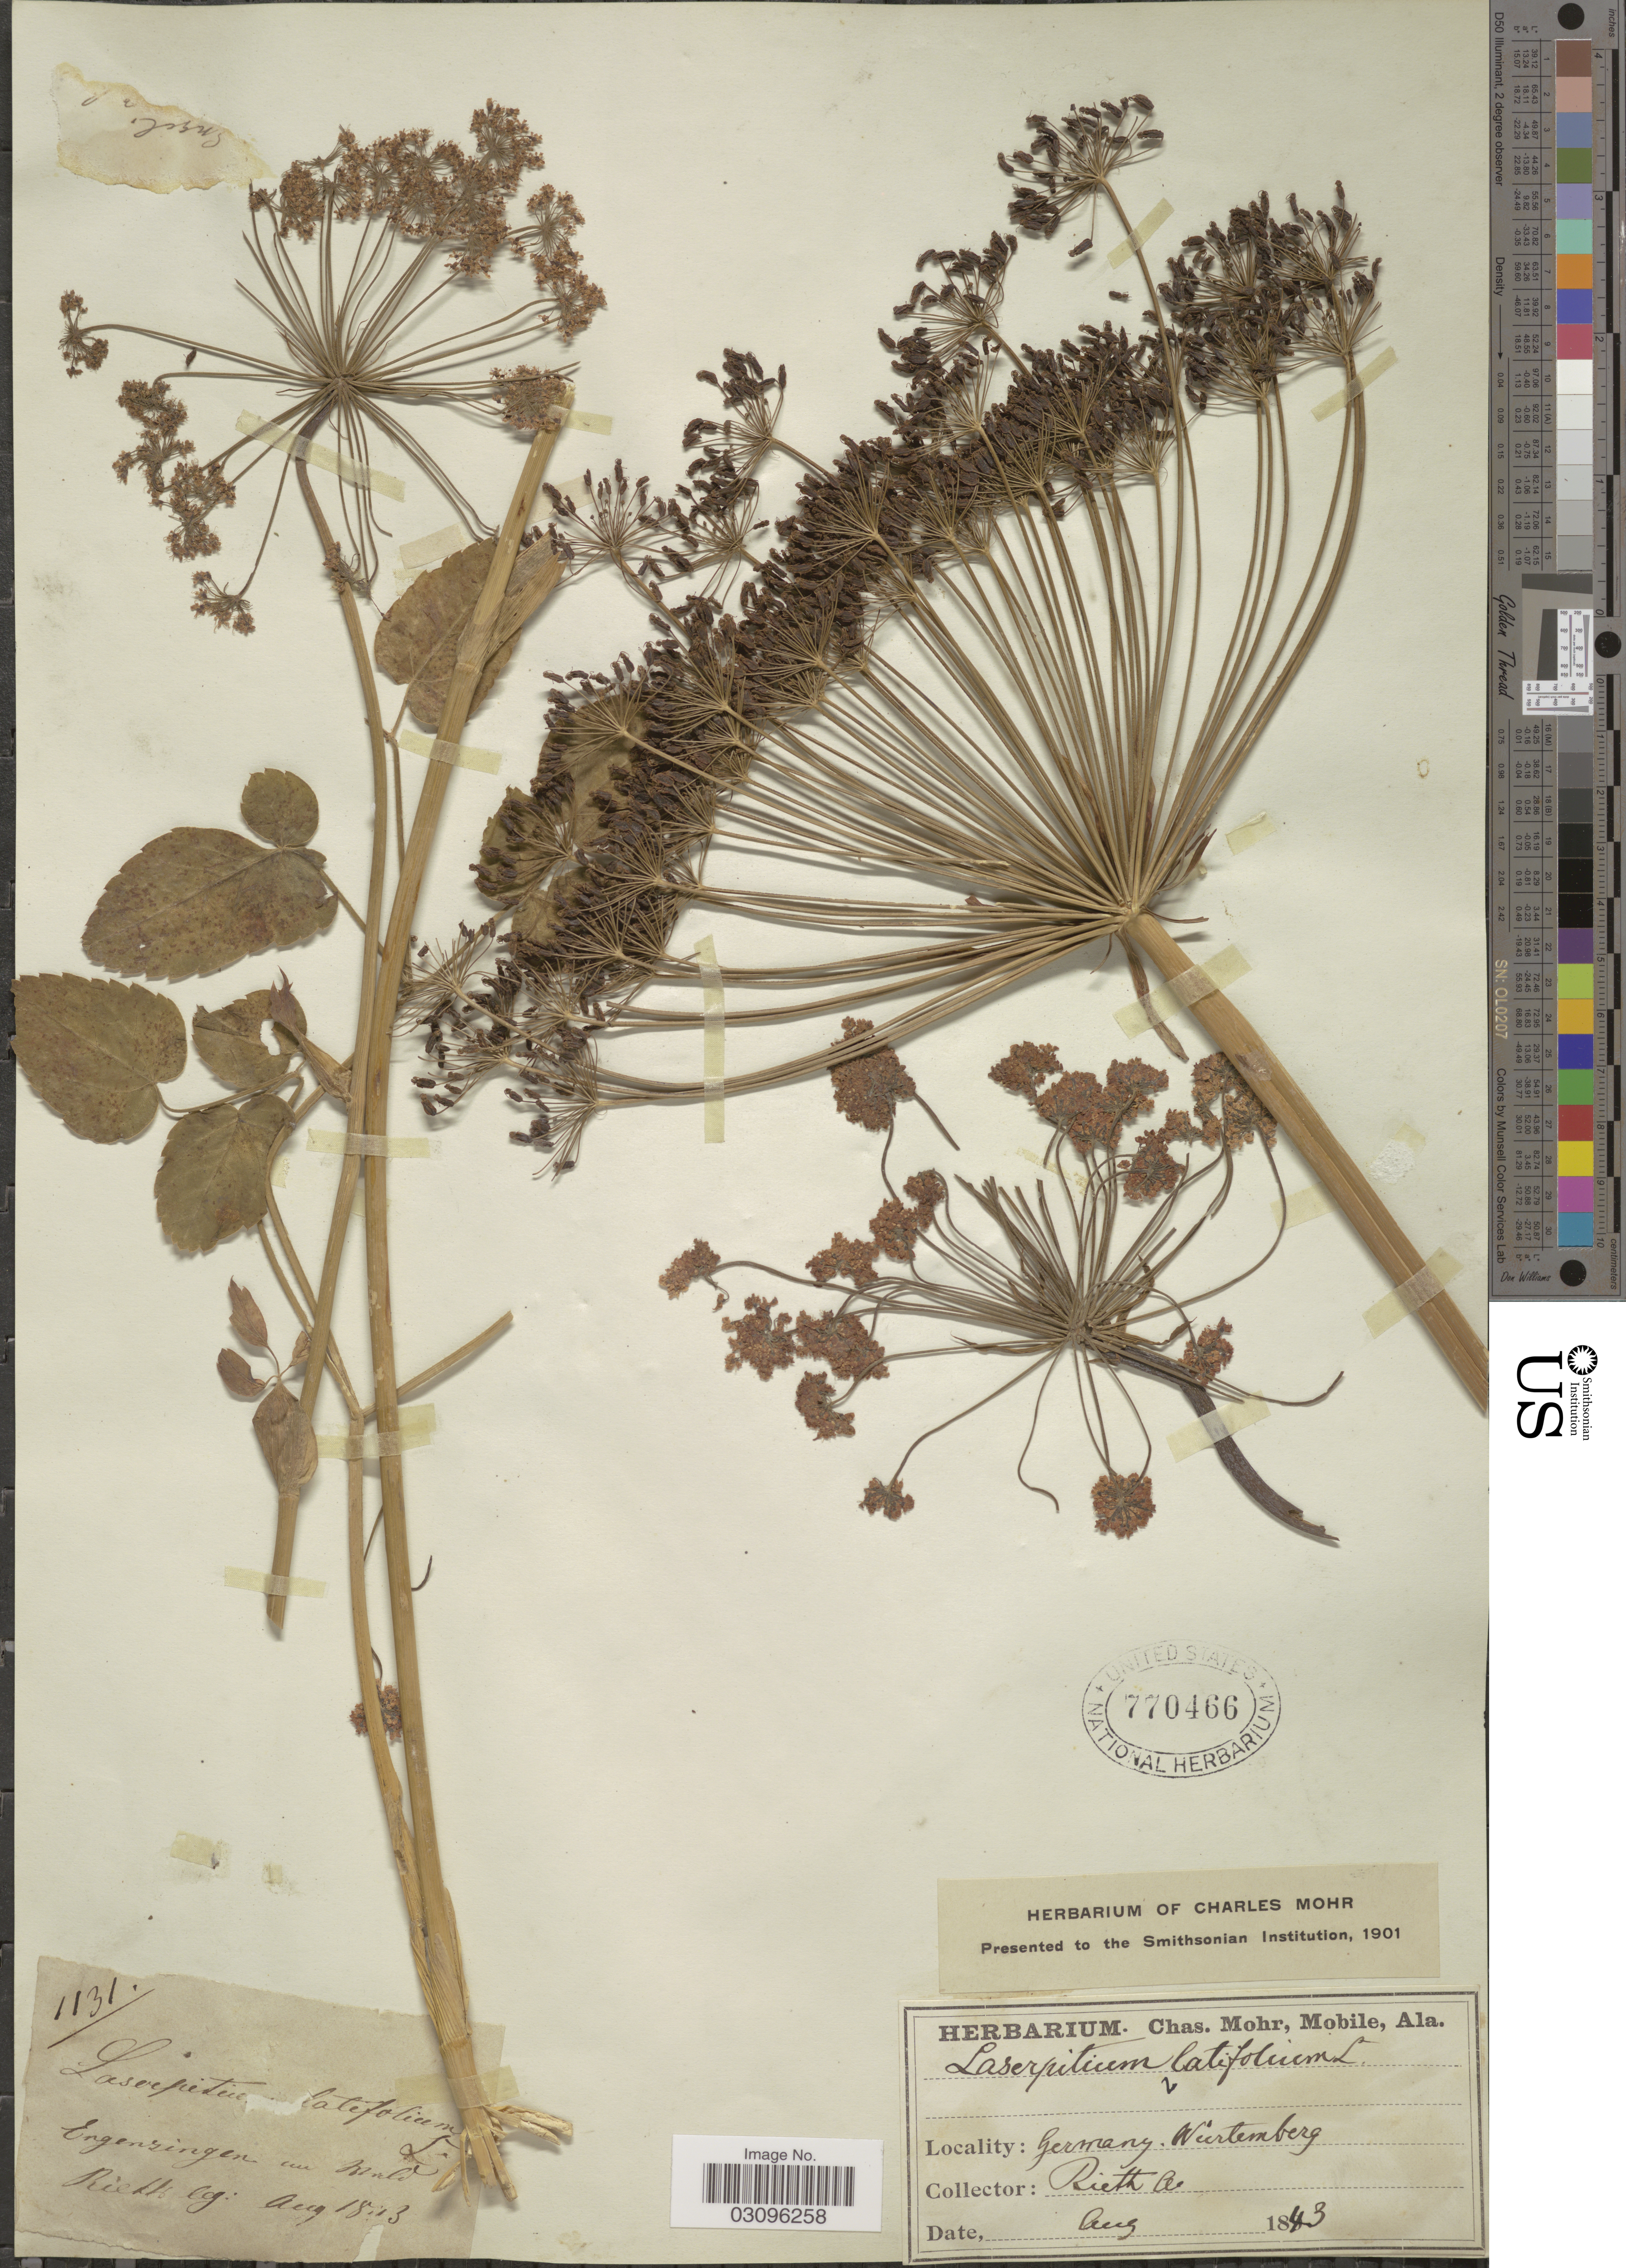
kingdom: Plantae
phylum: Tracheophyta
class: Magnoliopsida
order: Apiales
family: Apiaceae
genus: Laserpitium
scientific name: Laserpitium latifolium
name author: L.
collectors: A. Rieth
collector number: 1131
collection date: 1843-08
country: Germany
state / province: Baden-Württemberg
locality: Würtemberg. Engenzingen in Wald. [interpreted]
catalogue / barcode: US 770466